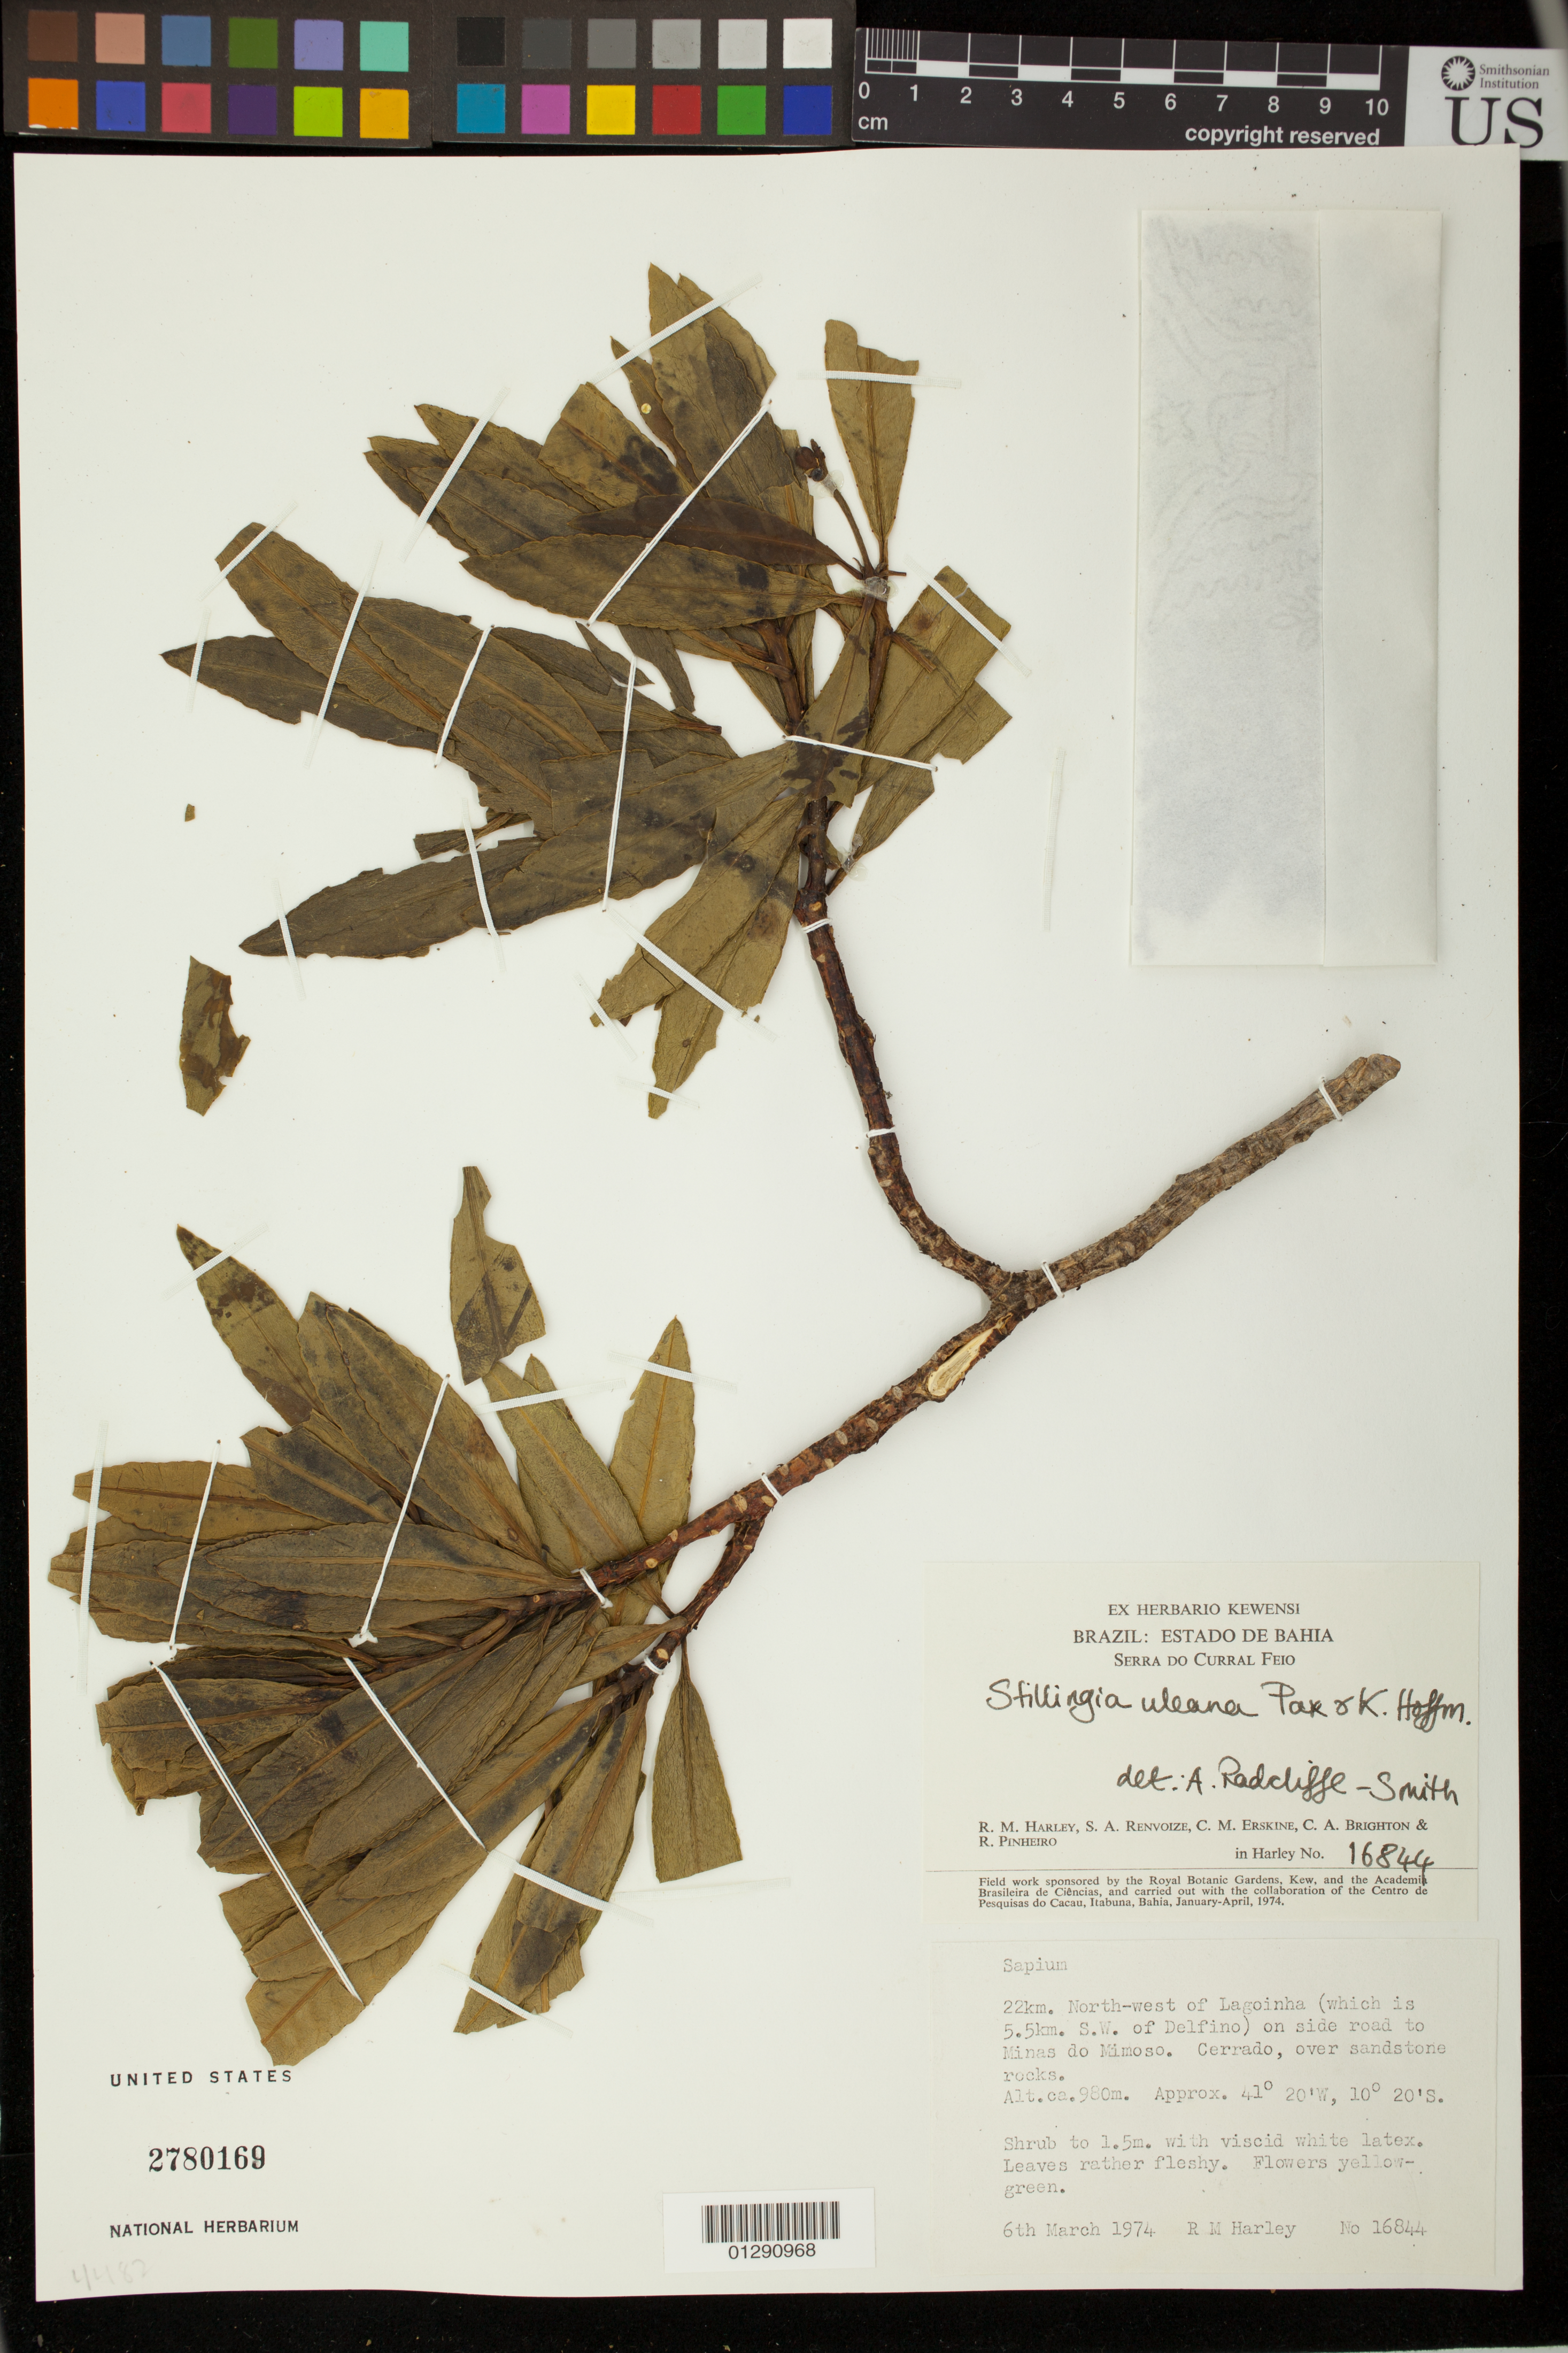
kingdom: Plantae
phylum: Tracheophyta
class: Magnoliopsida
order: Malpighiales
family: Euphorbiaceae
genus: Stillingia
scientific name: Stillingia uleana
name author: Pax & K. Hoffm.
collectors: R. M. Harley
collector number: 16844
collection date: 1974-03-06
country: Brazil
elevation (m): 980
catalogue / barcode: US 2780169